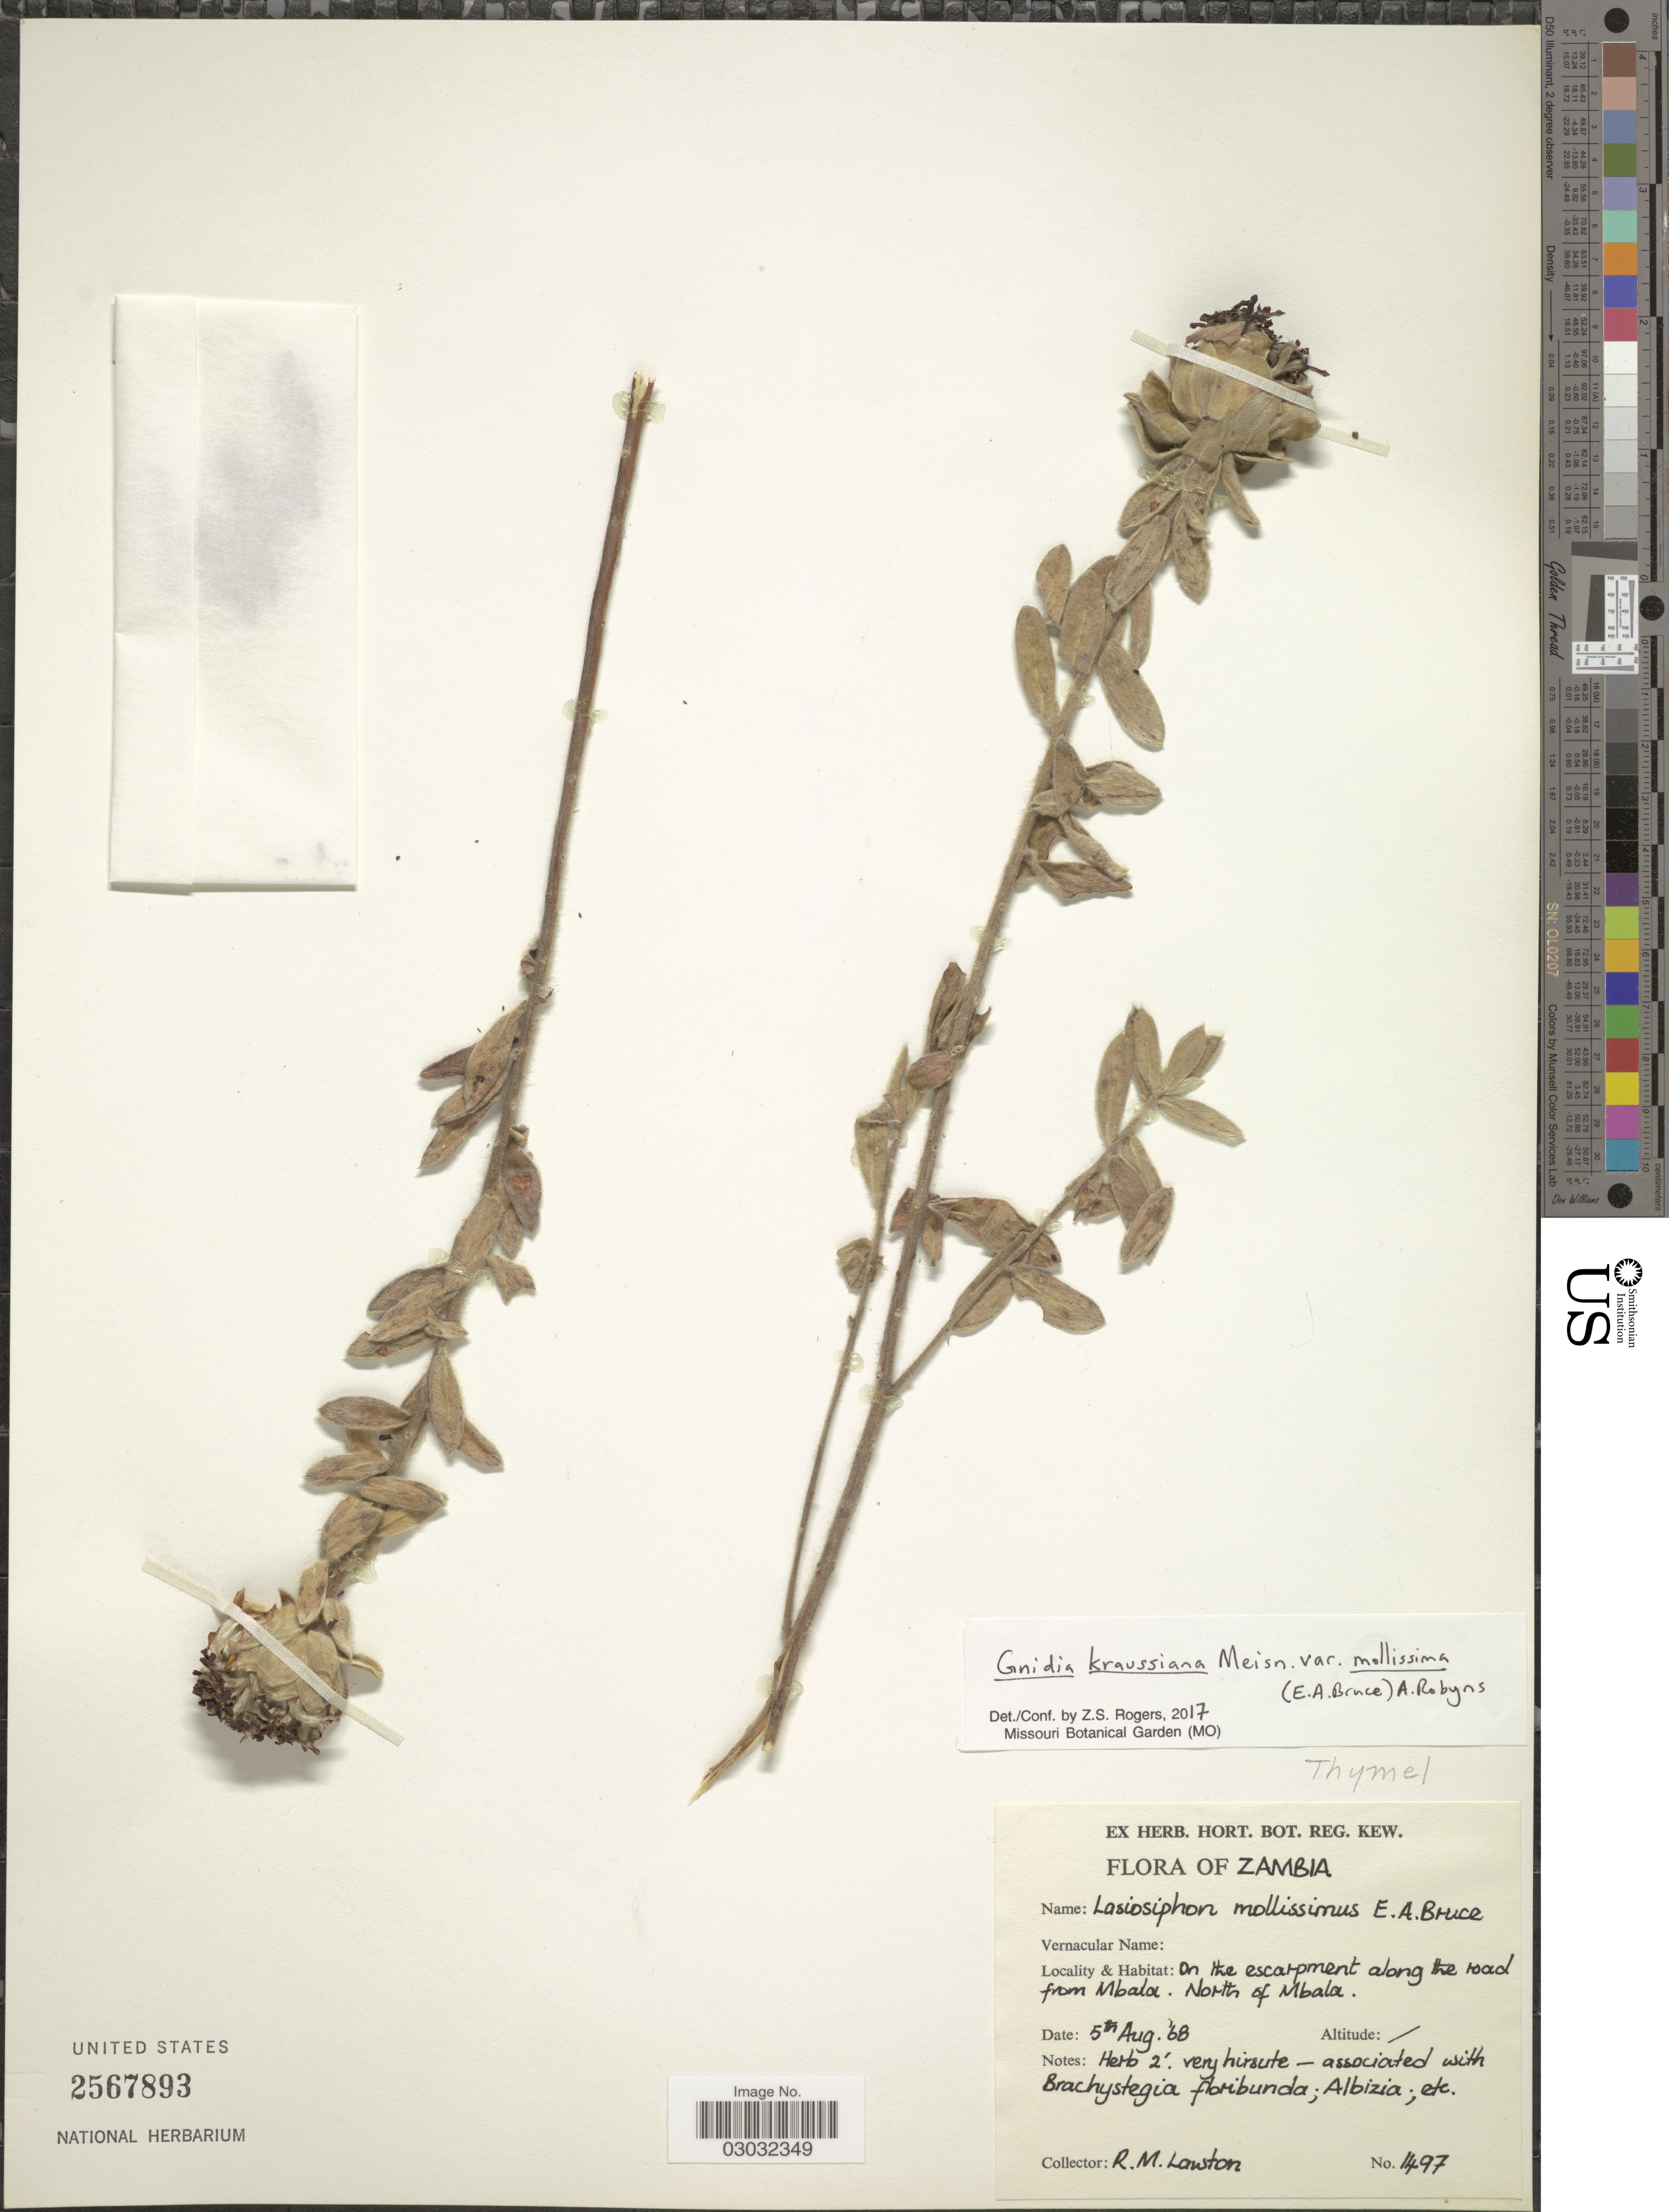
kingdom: Plantae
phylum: Tracheophyta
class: Magnoliopsida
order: Malvales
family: Thymelaeaceae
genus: Lasiosiphon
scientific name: Lasiosiphon mollissimus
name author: E.A. Bruce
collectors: R. Lawton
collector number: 1497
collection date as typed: Transcribed d/m/y: 5/8/68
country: Zambia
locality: On the escarpment along the road from Mbala. North of Mbala.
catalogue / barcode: US 2567893